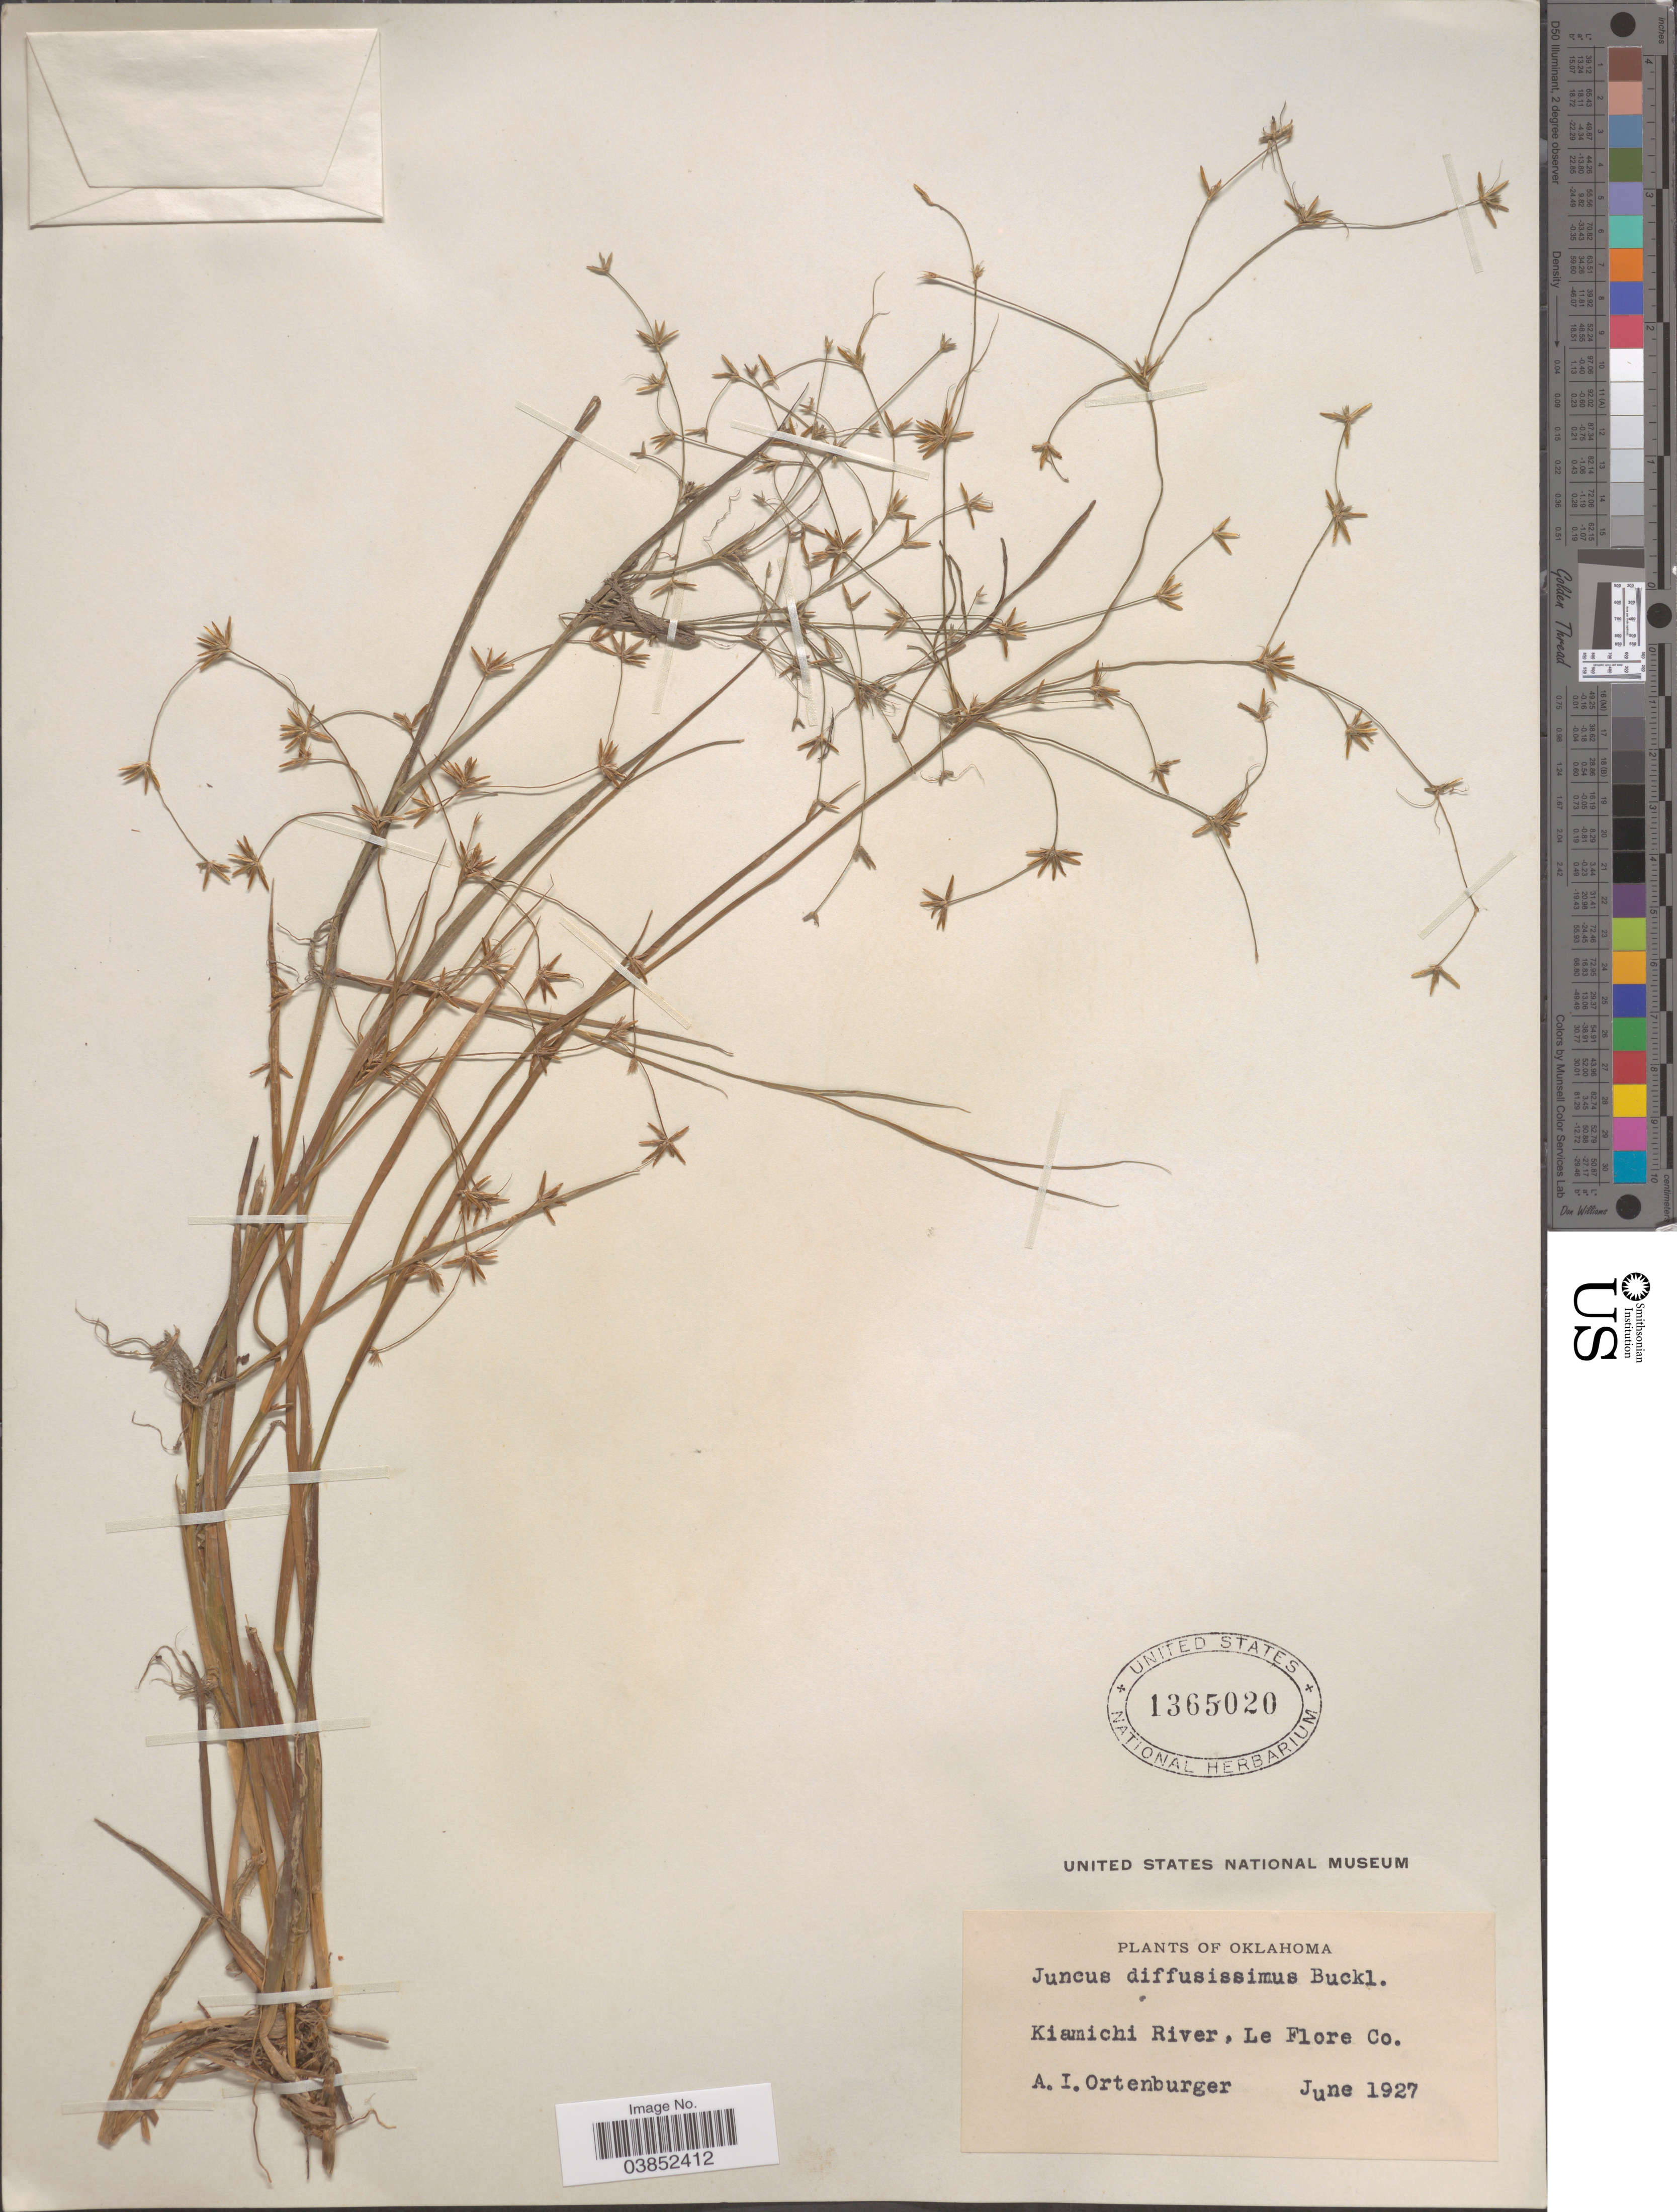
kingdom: Plantae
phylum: Tracheophyta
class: Liliopsida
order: Poales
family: Juncaceae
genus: Juncus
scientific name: Juncus diffusissimus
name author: Buckley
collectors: A. Ortenburger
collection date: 1927-06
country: United States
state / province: Oklahoma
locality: Kiamichi River, Le Flore Co.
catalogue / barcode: US 1365020